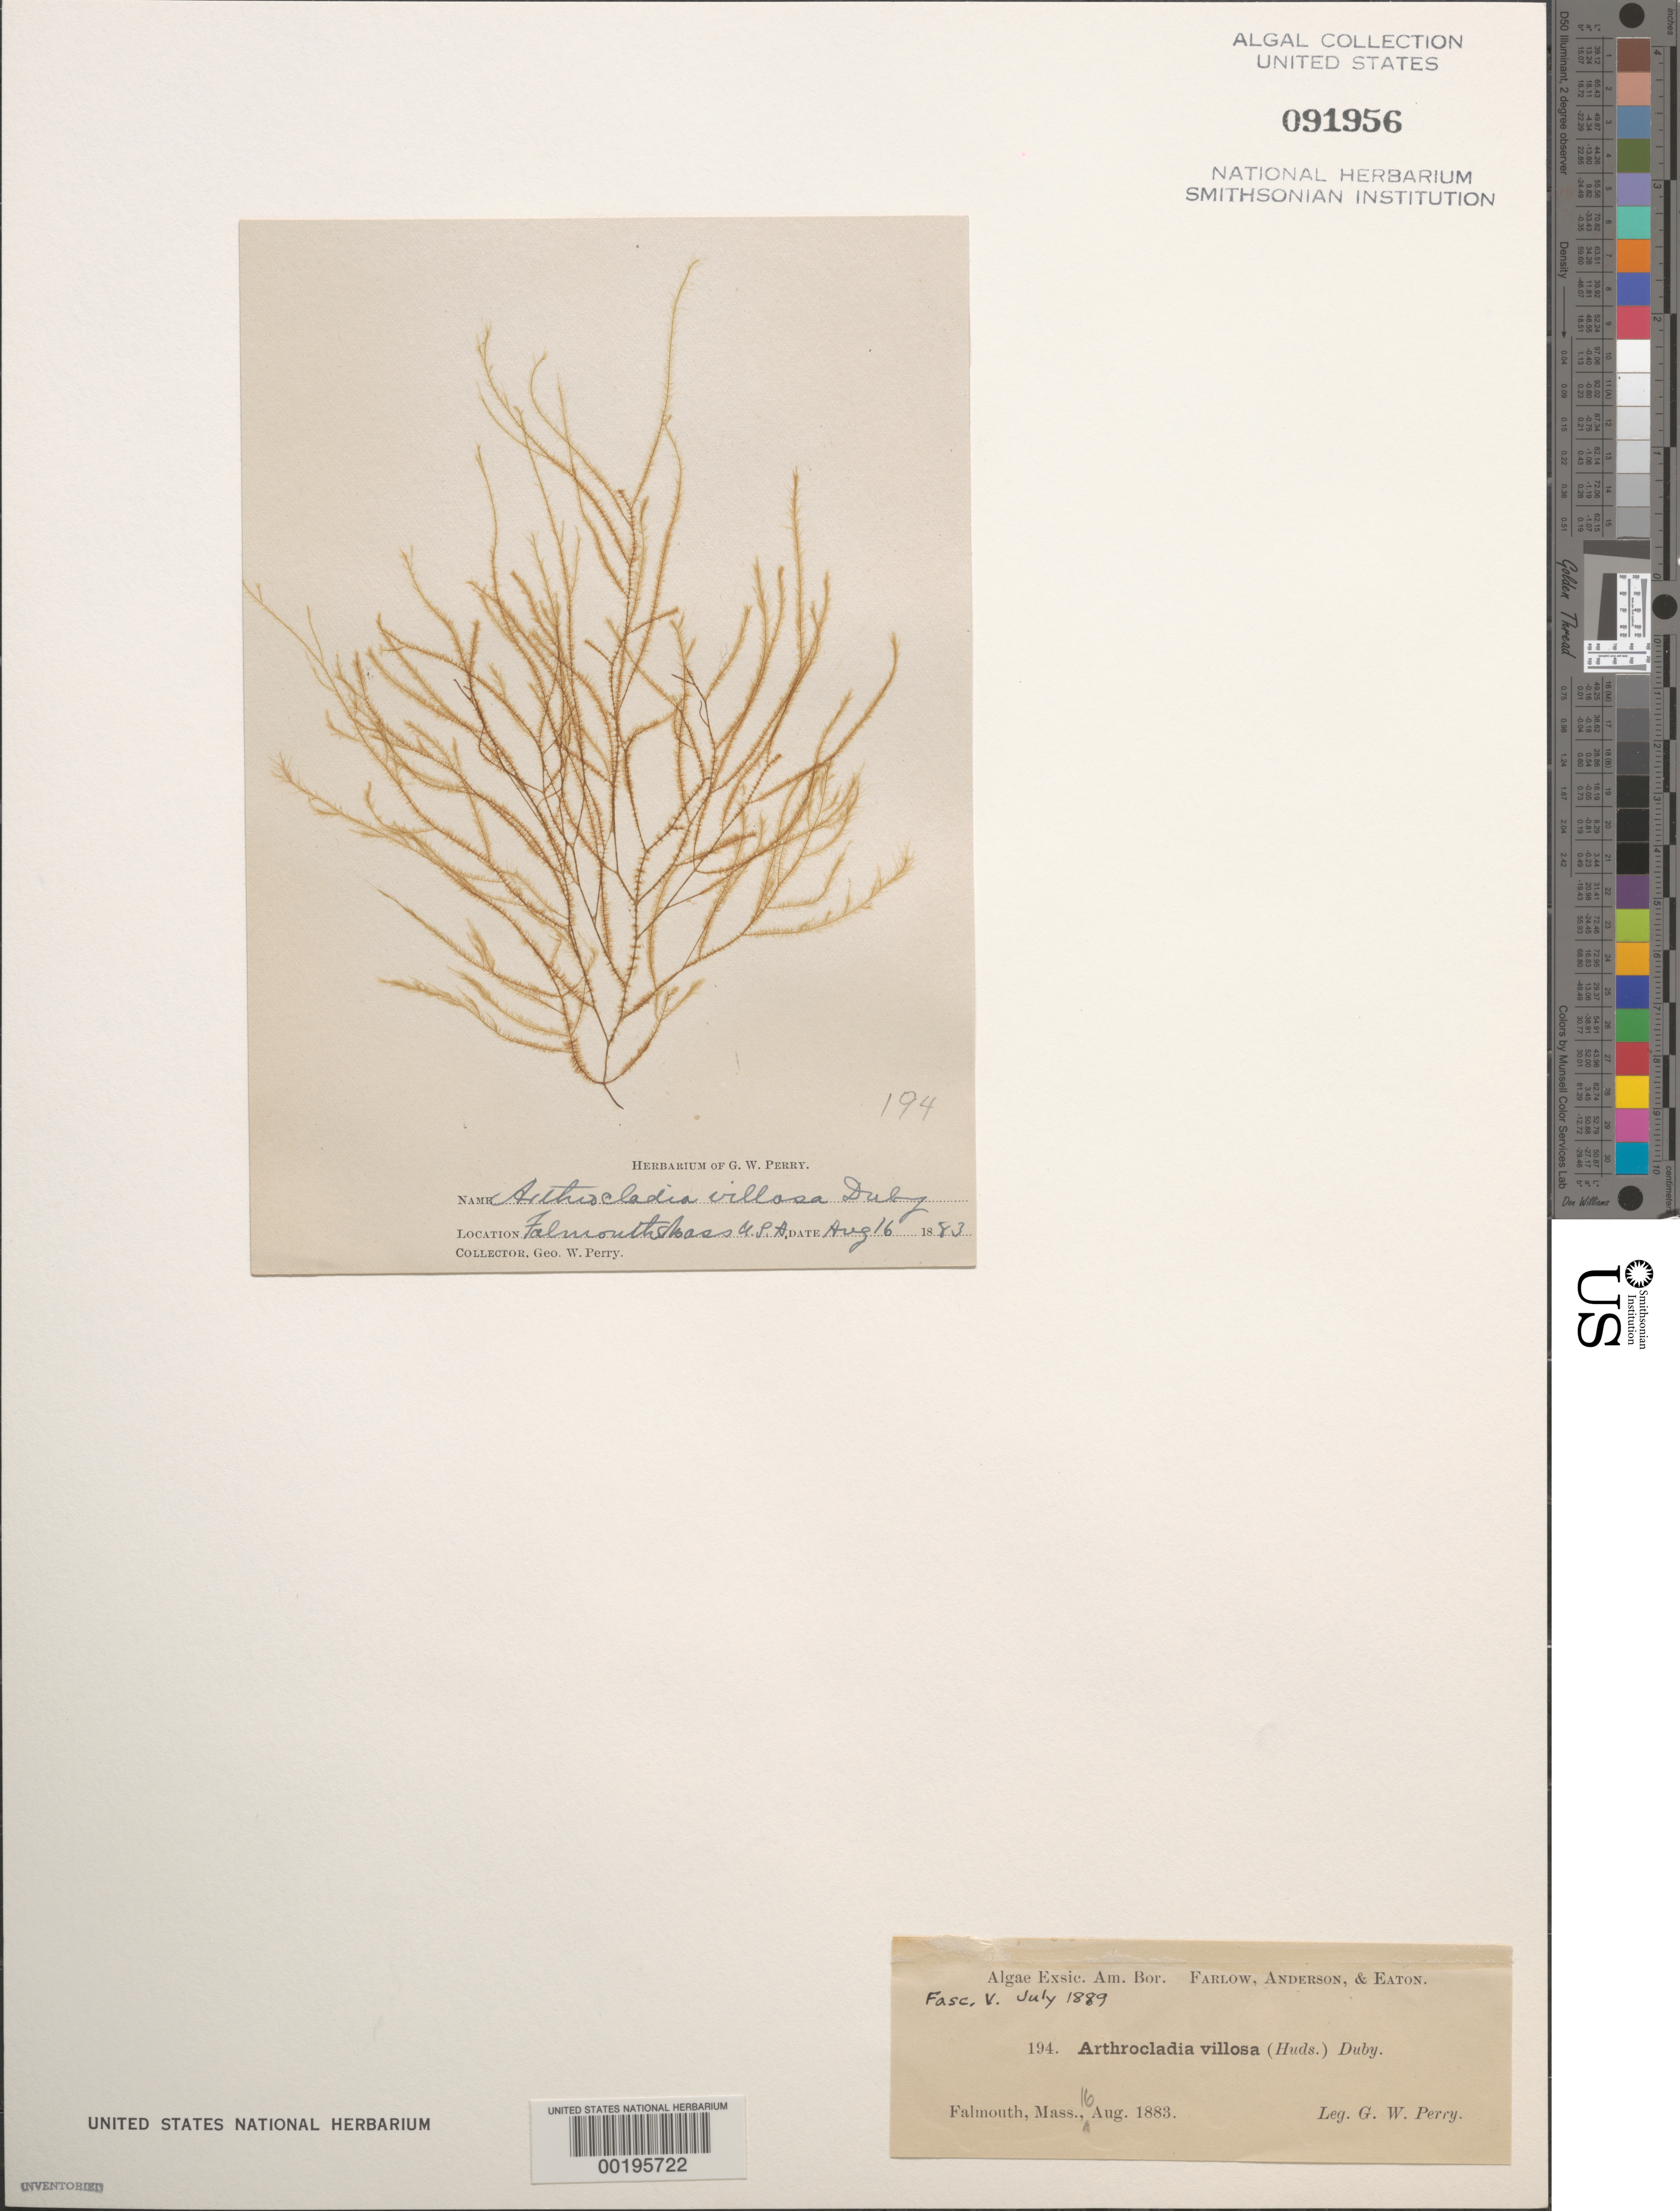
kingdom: Chromista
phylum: Ochrophyta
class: Phaeophyceae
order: Desmarestiales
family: Arthrocladiaceae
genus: Arthrocladia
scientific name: Arthrocladia villosa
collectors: G. W. Perry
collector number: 194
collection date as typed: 16 Aug 1883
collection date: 1883-08-16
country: United States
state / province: Massachusetts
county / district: Barnstable County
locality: Falmouth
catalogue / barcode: US 91956